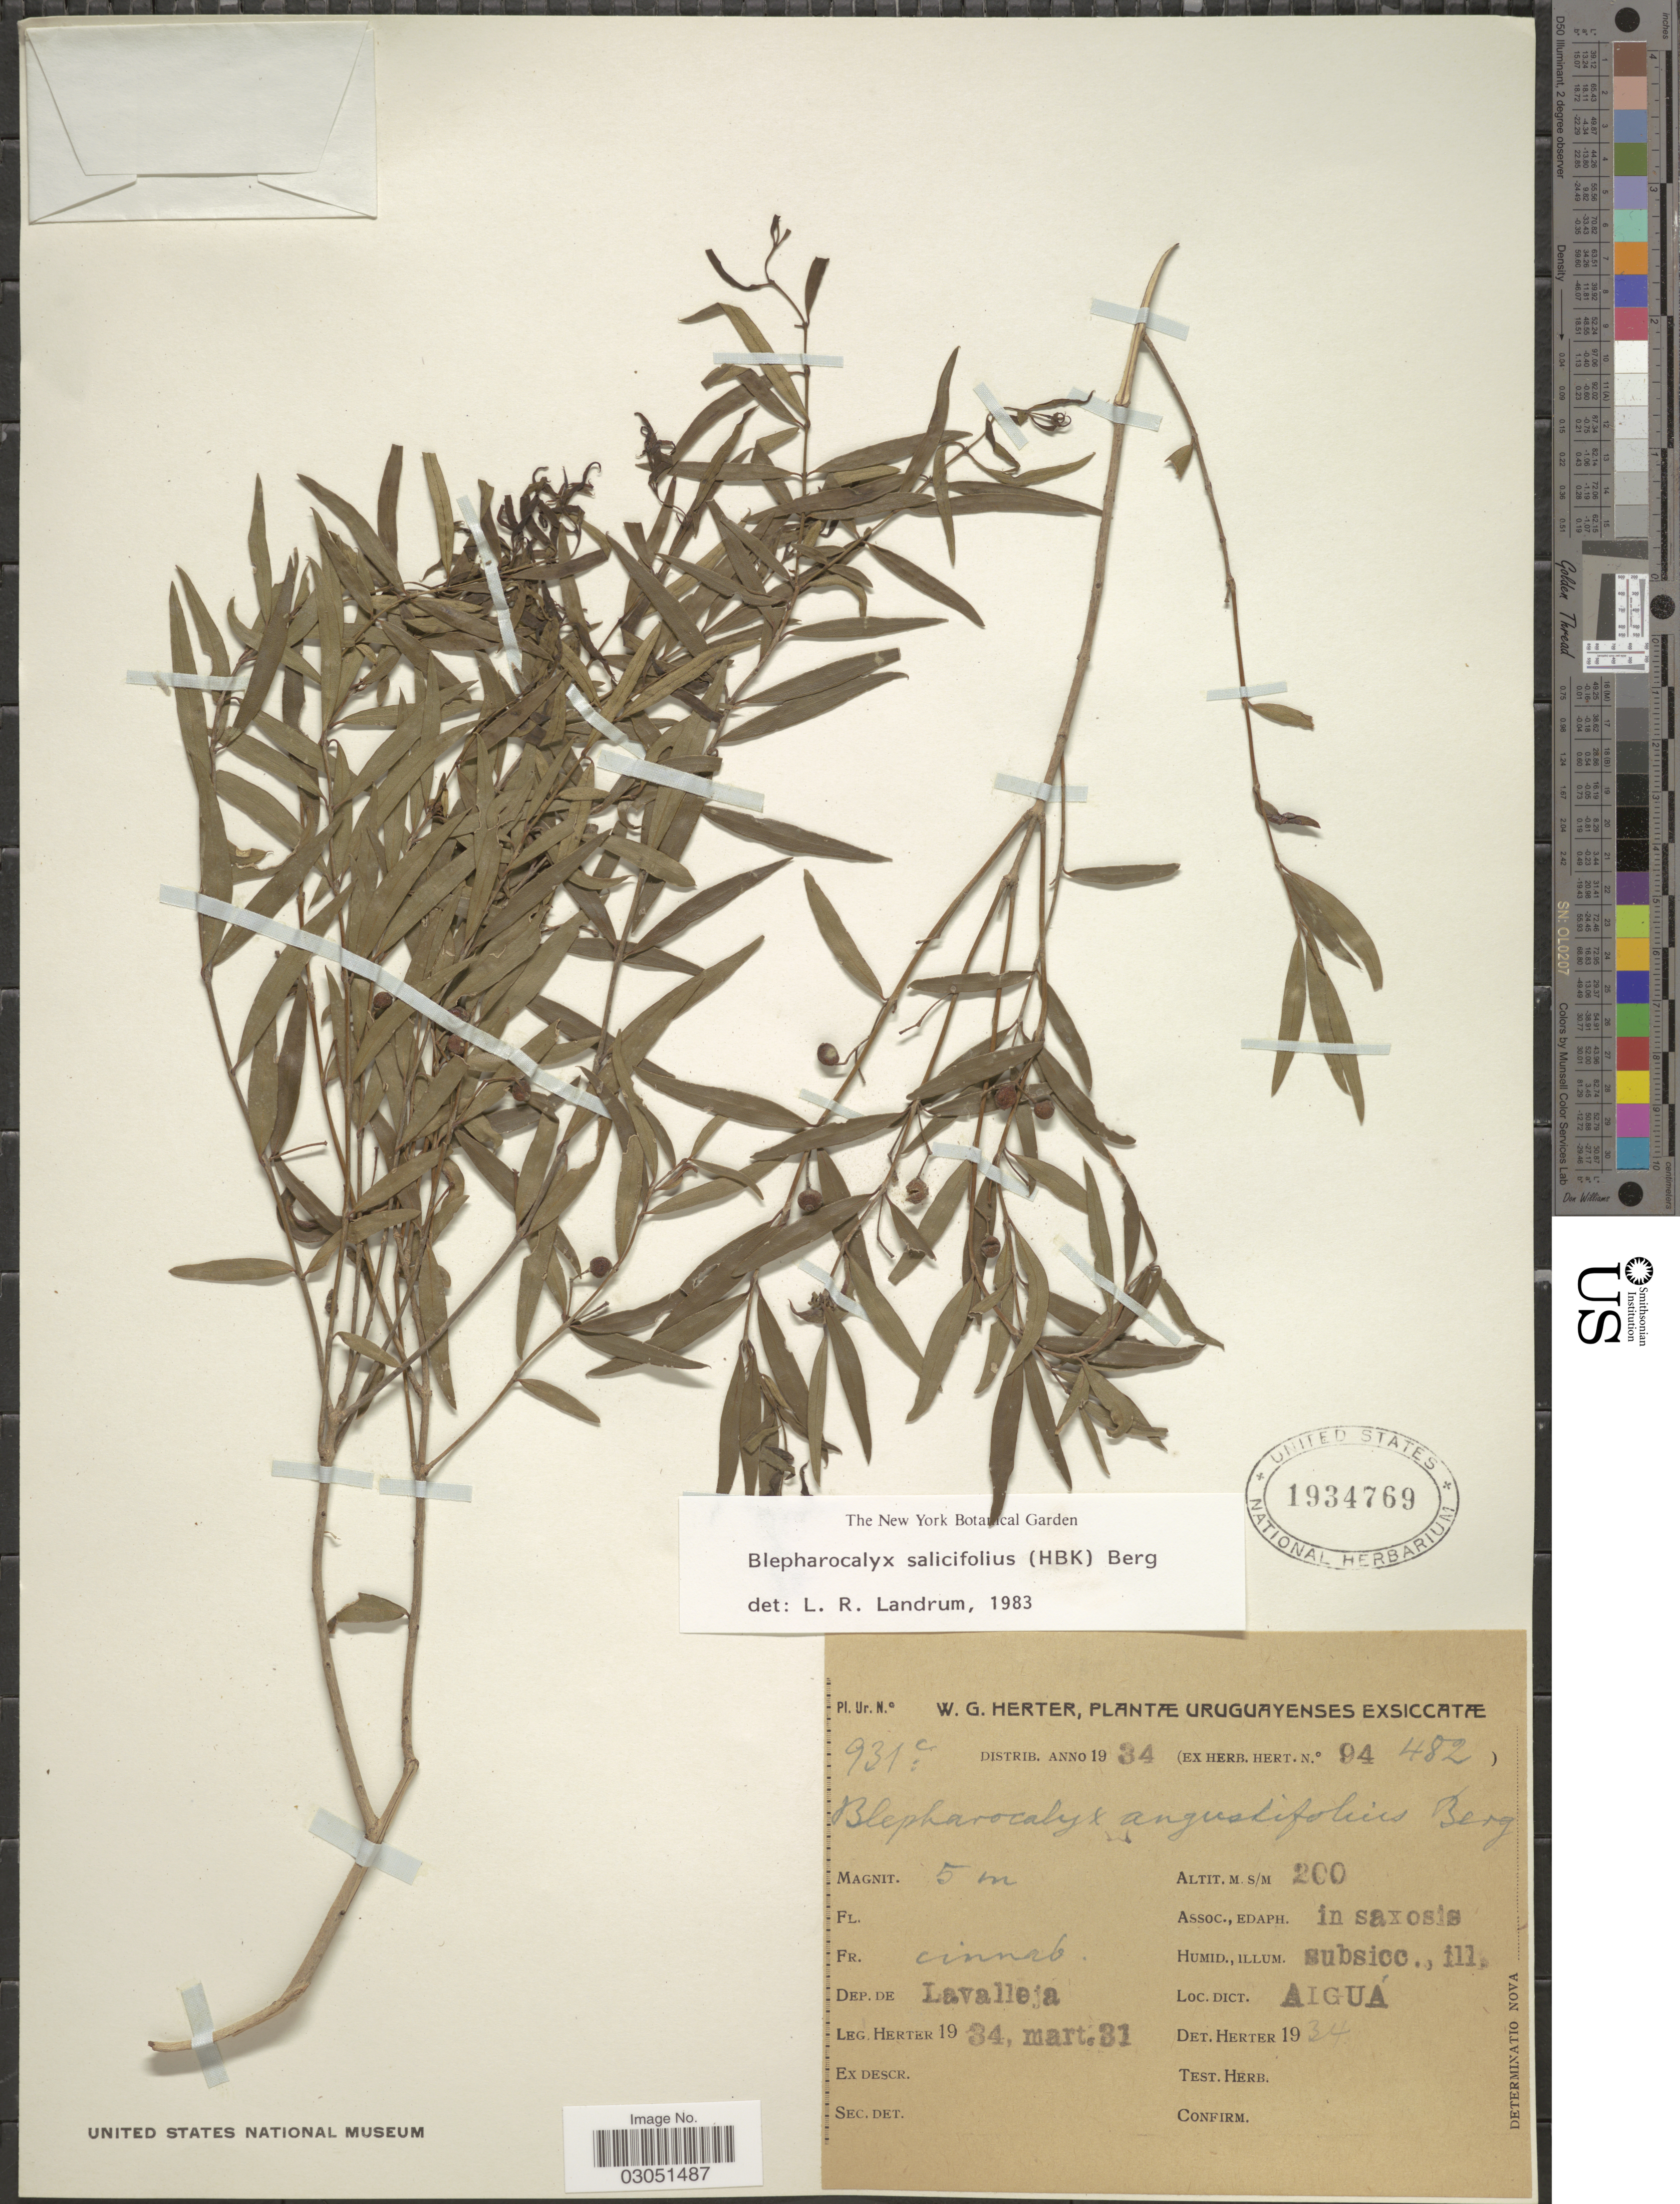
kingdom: Plantae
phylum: Tracheophyta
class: Magnoliopsida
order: Myrtales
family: Myrtaceae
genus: Blepharocalyx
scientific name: Blepharocalyx salicifolius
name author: (Kunth) O. Berg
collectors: W. G. Herter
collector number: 931C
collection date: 1934-03-31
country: Uruguay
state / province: Lavalleja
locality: Dep. de Lavalleja, Aigua.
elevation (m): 200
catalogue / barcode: US 1934769